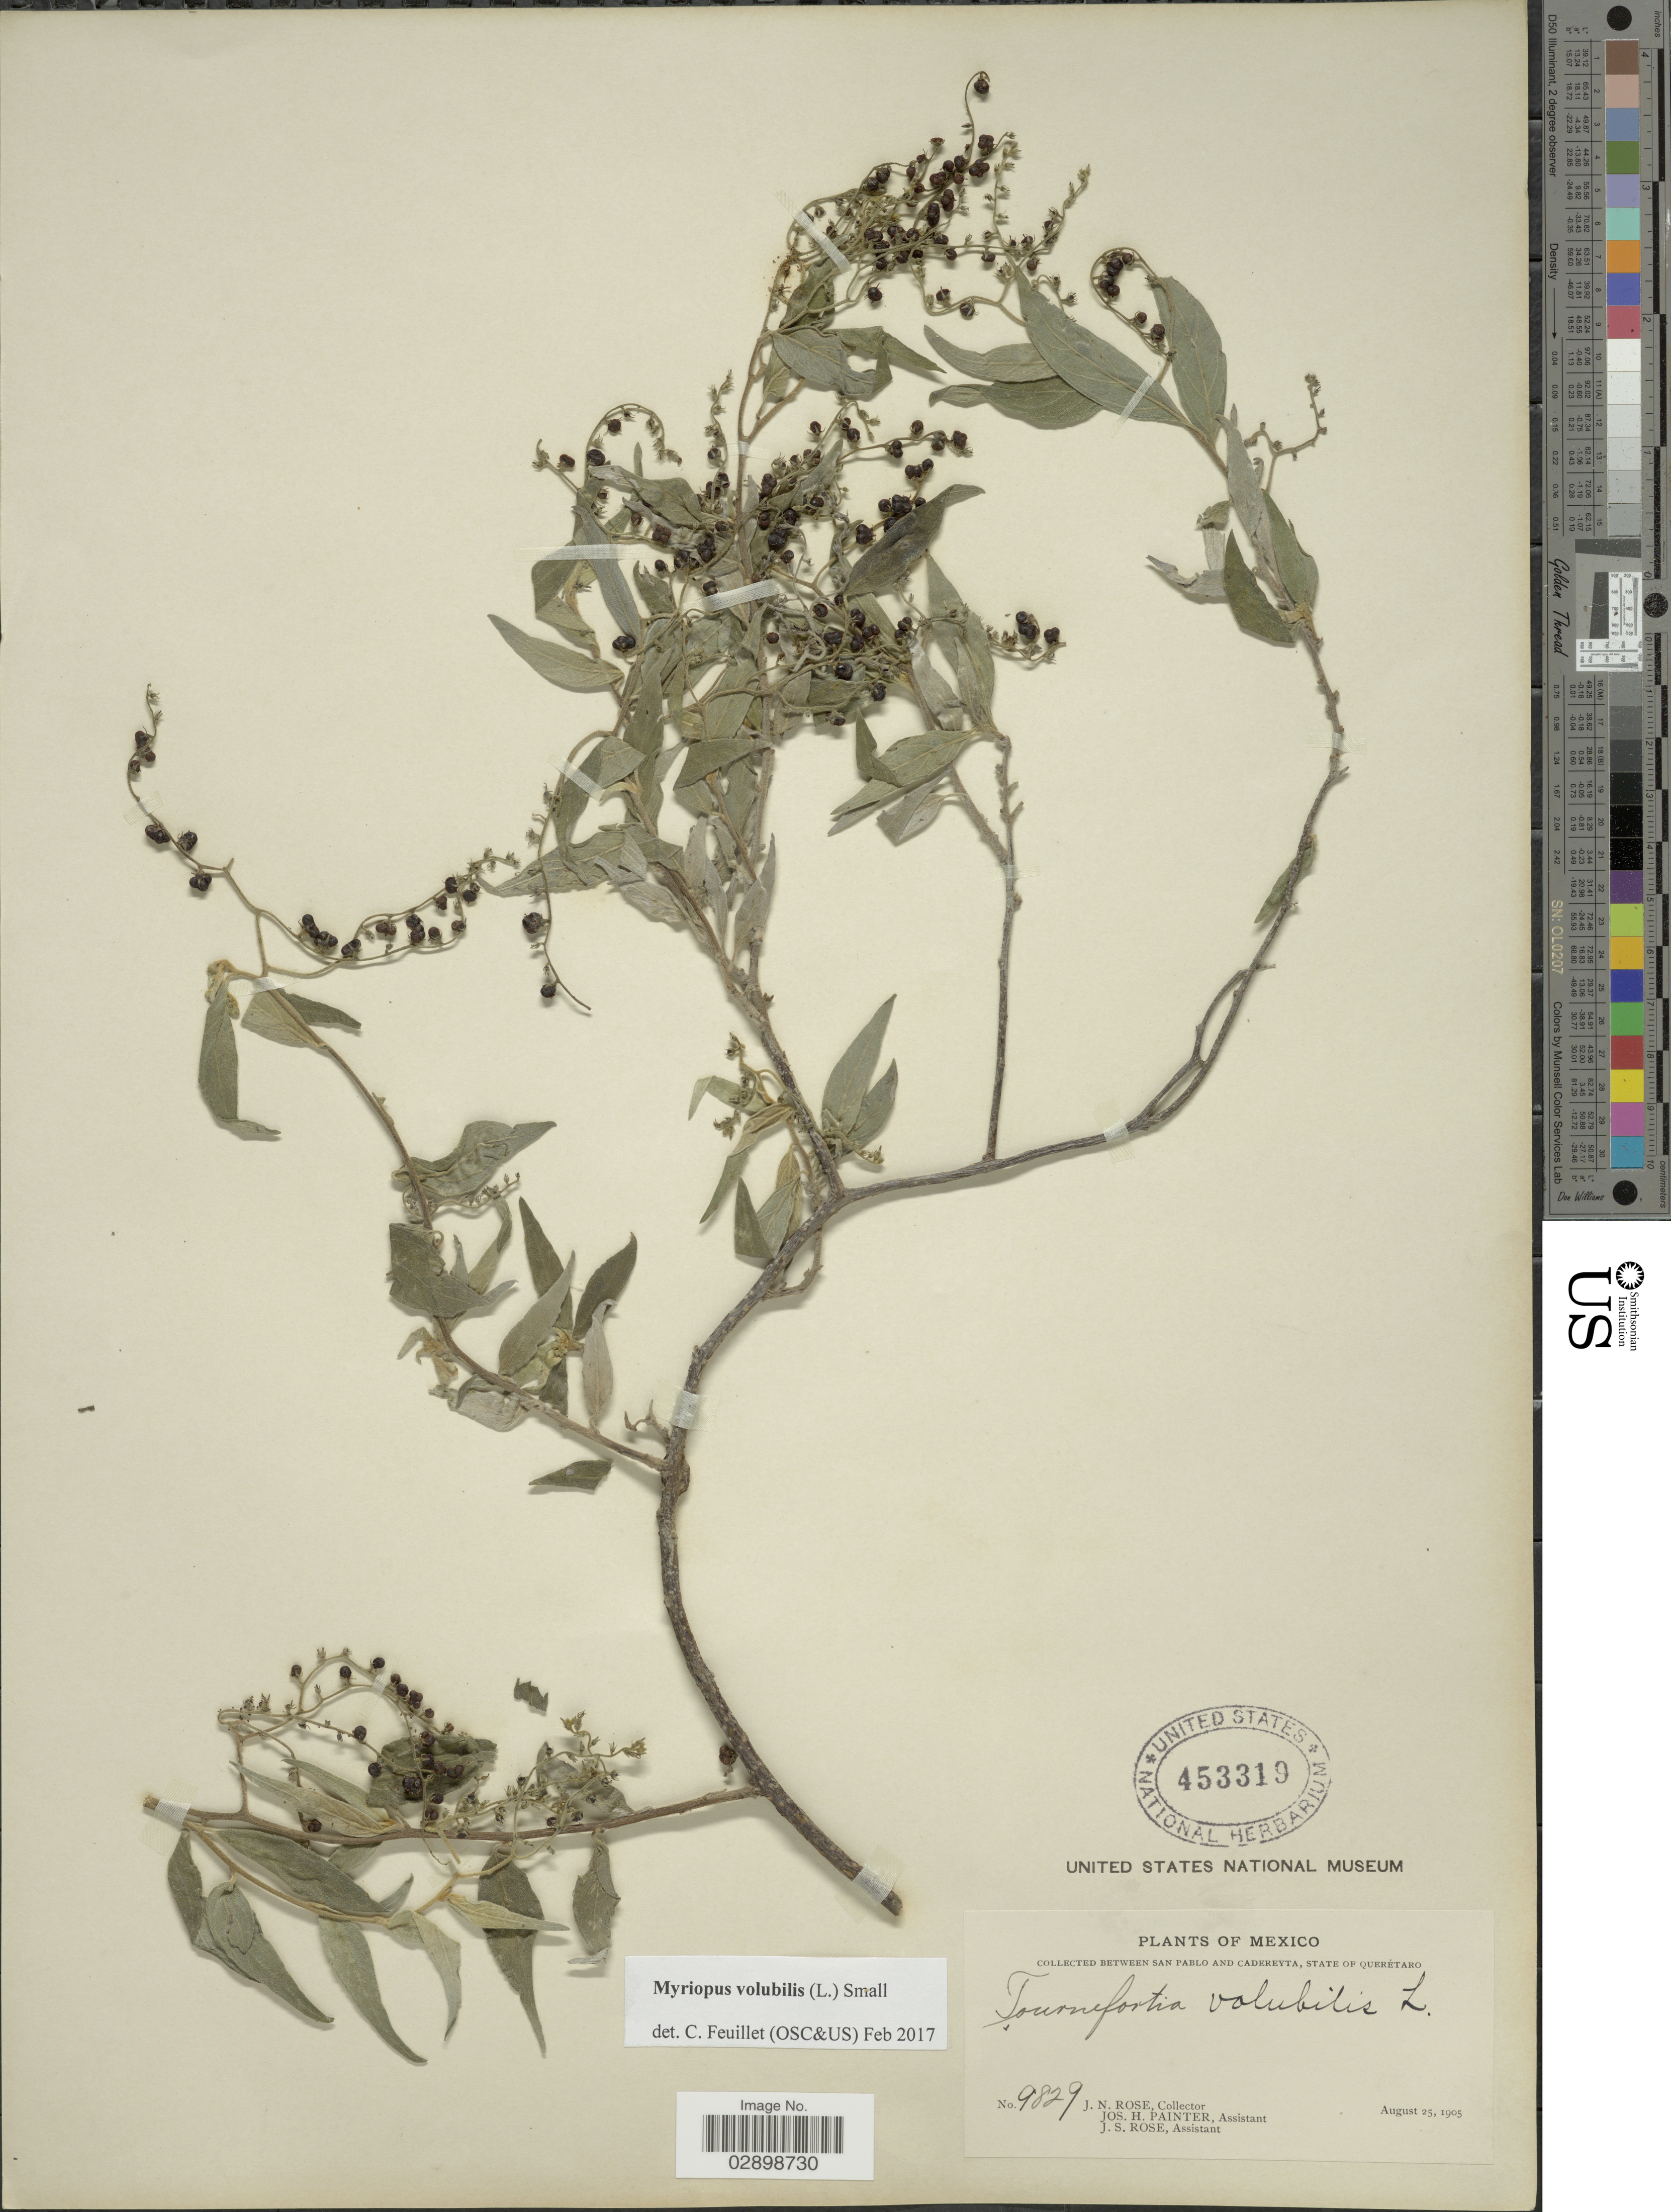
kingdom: Plantae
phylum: Tracheophyta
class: Magnoliopsida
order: Boraginales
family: Heliotropiaceae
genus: Myriopus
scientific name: Myriopus volubilis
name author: (L.) Small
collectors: J. N. Rose, J. H. Painter & J. S. Rose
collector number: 9829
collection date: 1905-08-25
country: Mexico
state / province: Querétaro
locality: Between San Pablo and Cadereyta, State of Querétaro.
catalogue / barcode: US 453319